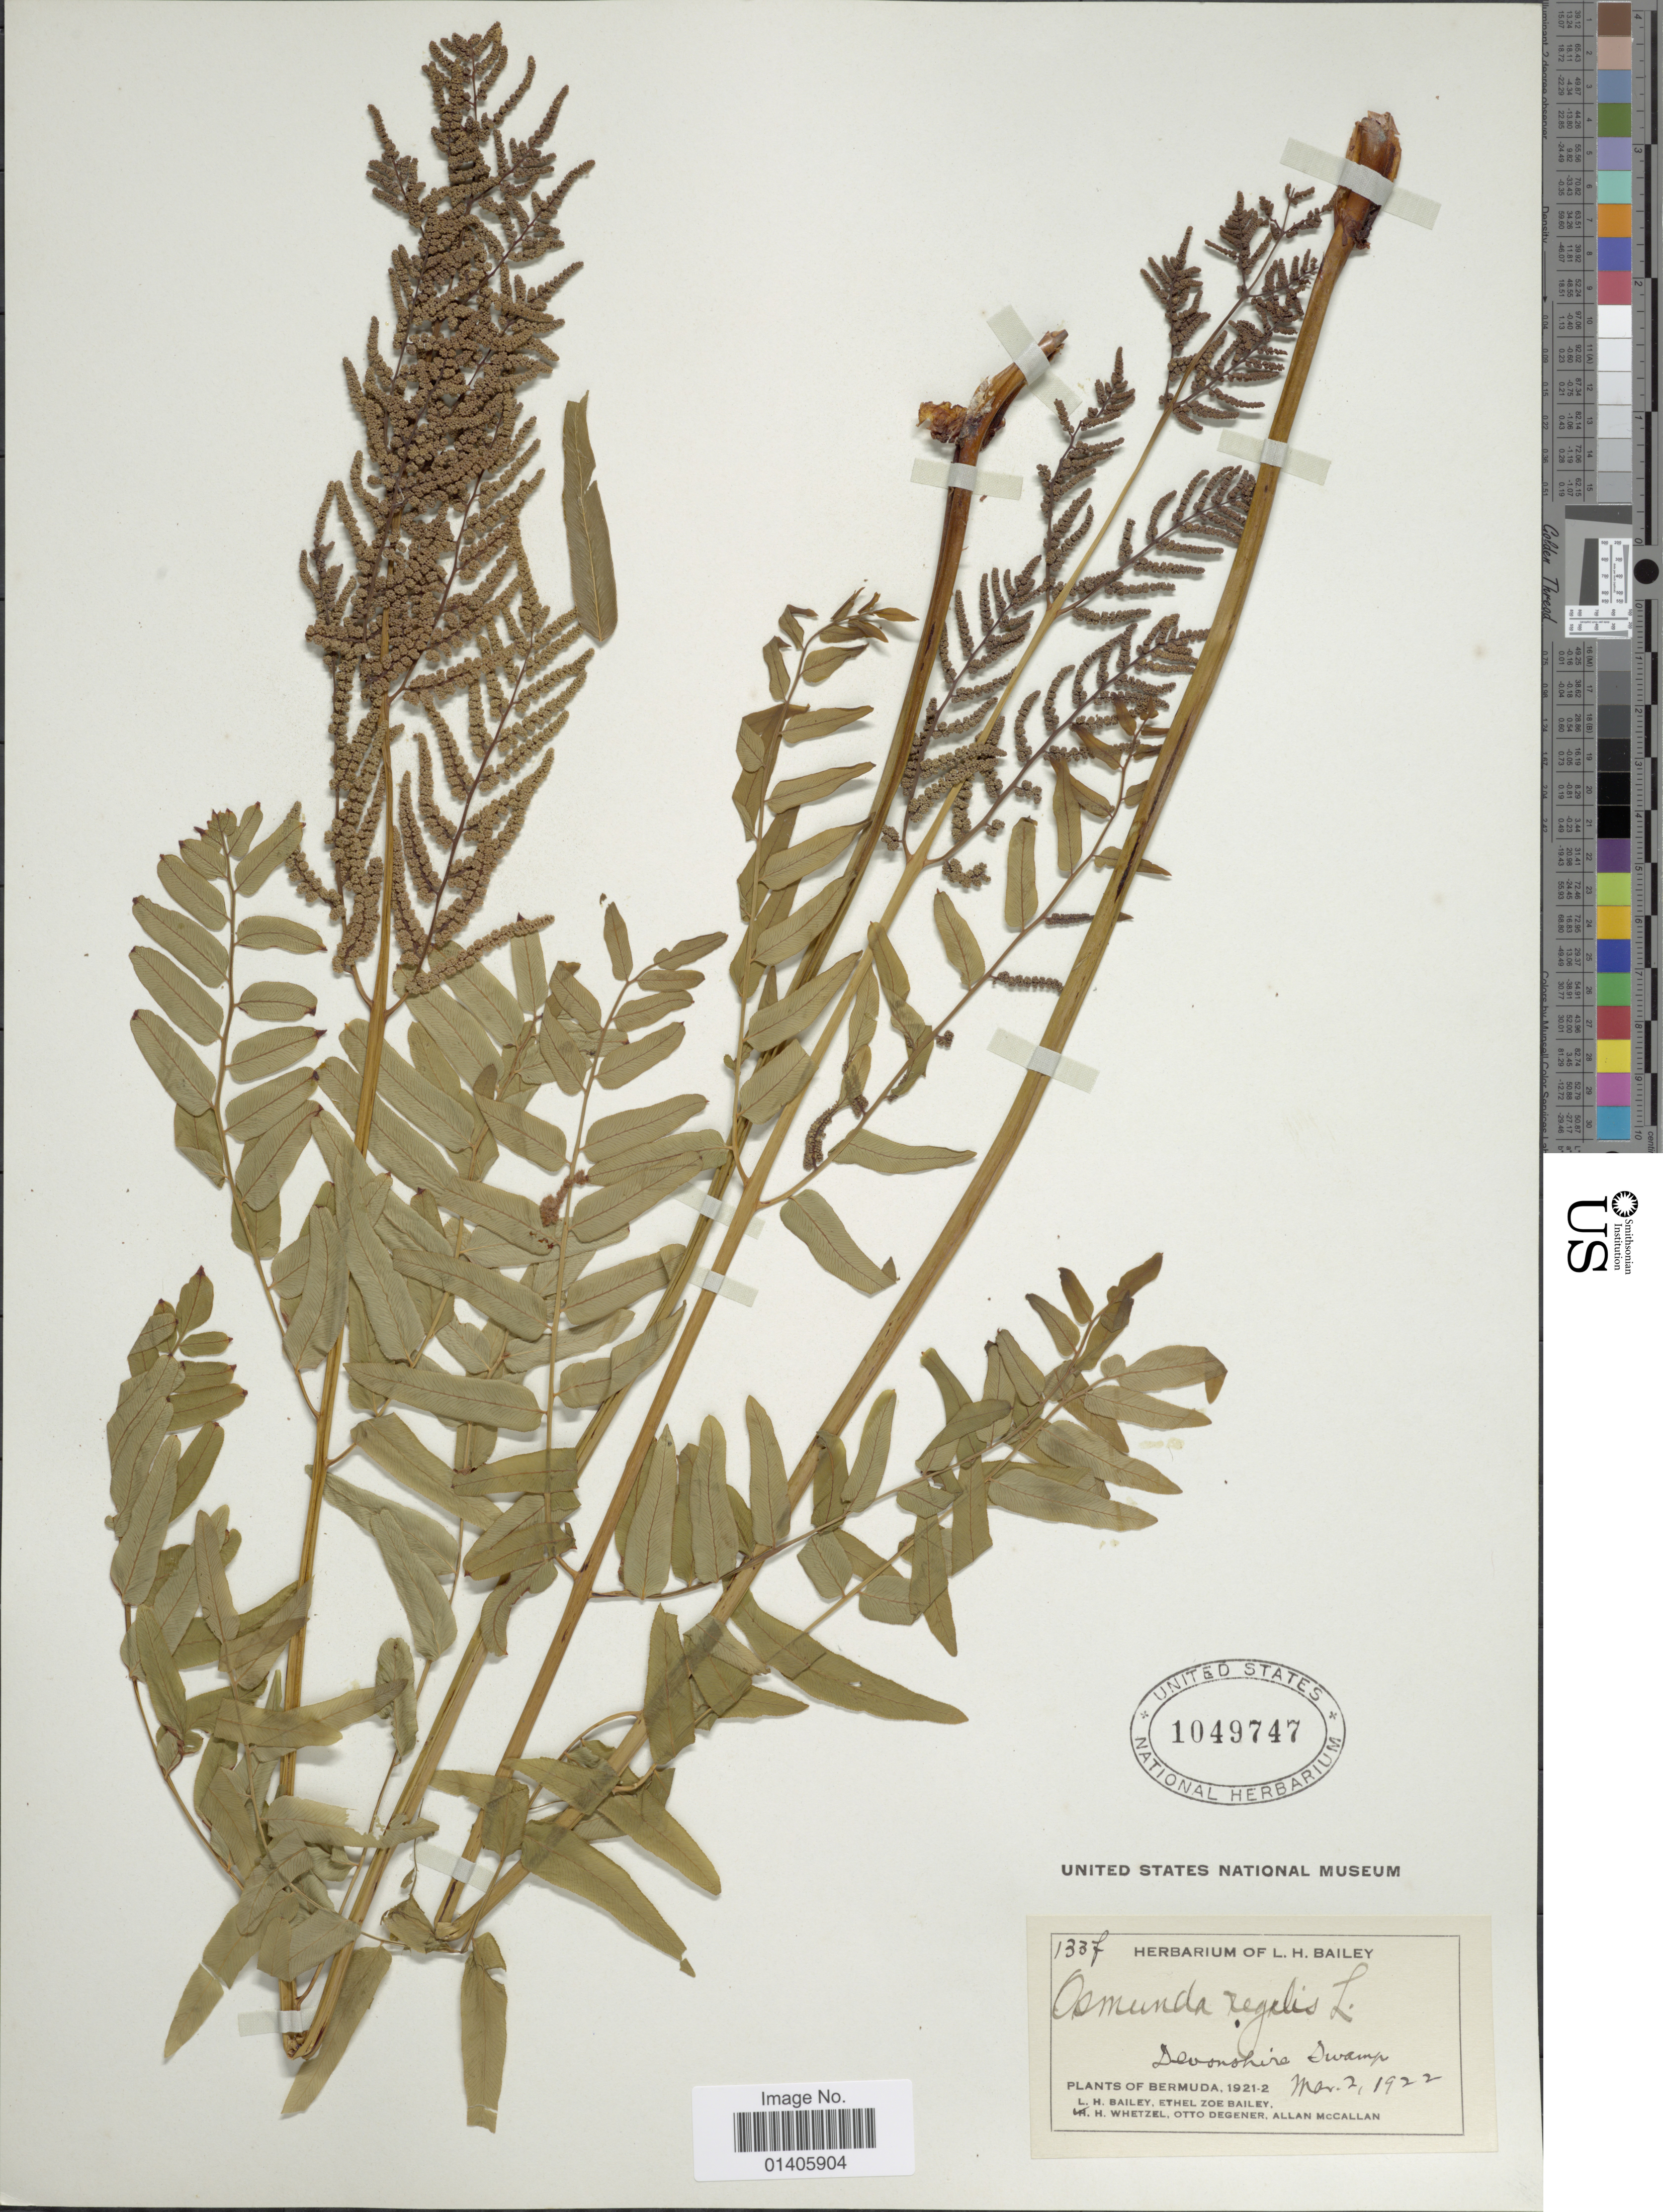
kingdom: Plantae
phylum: Tracheophyta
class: Polypodiopsida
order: Osmundales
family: Osmundaceae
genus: Osmunda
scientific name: Osmunda regalis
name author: L.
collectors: H. Whetzel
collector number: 133f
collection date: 1922-03-02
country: Bermuda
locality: Devonshire Swamp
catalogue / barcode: US 1049747